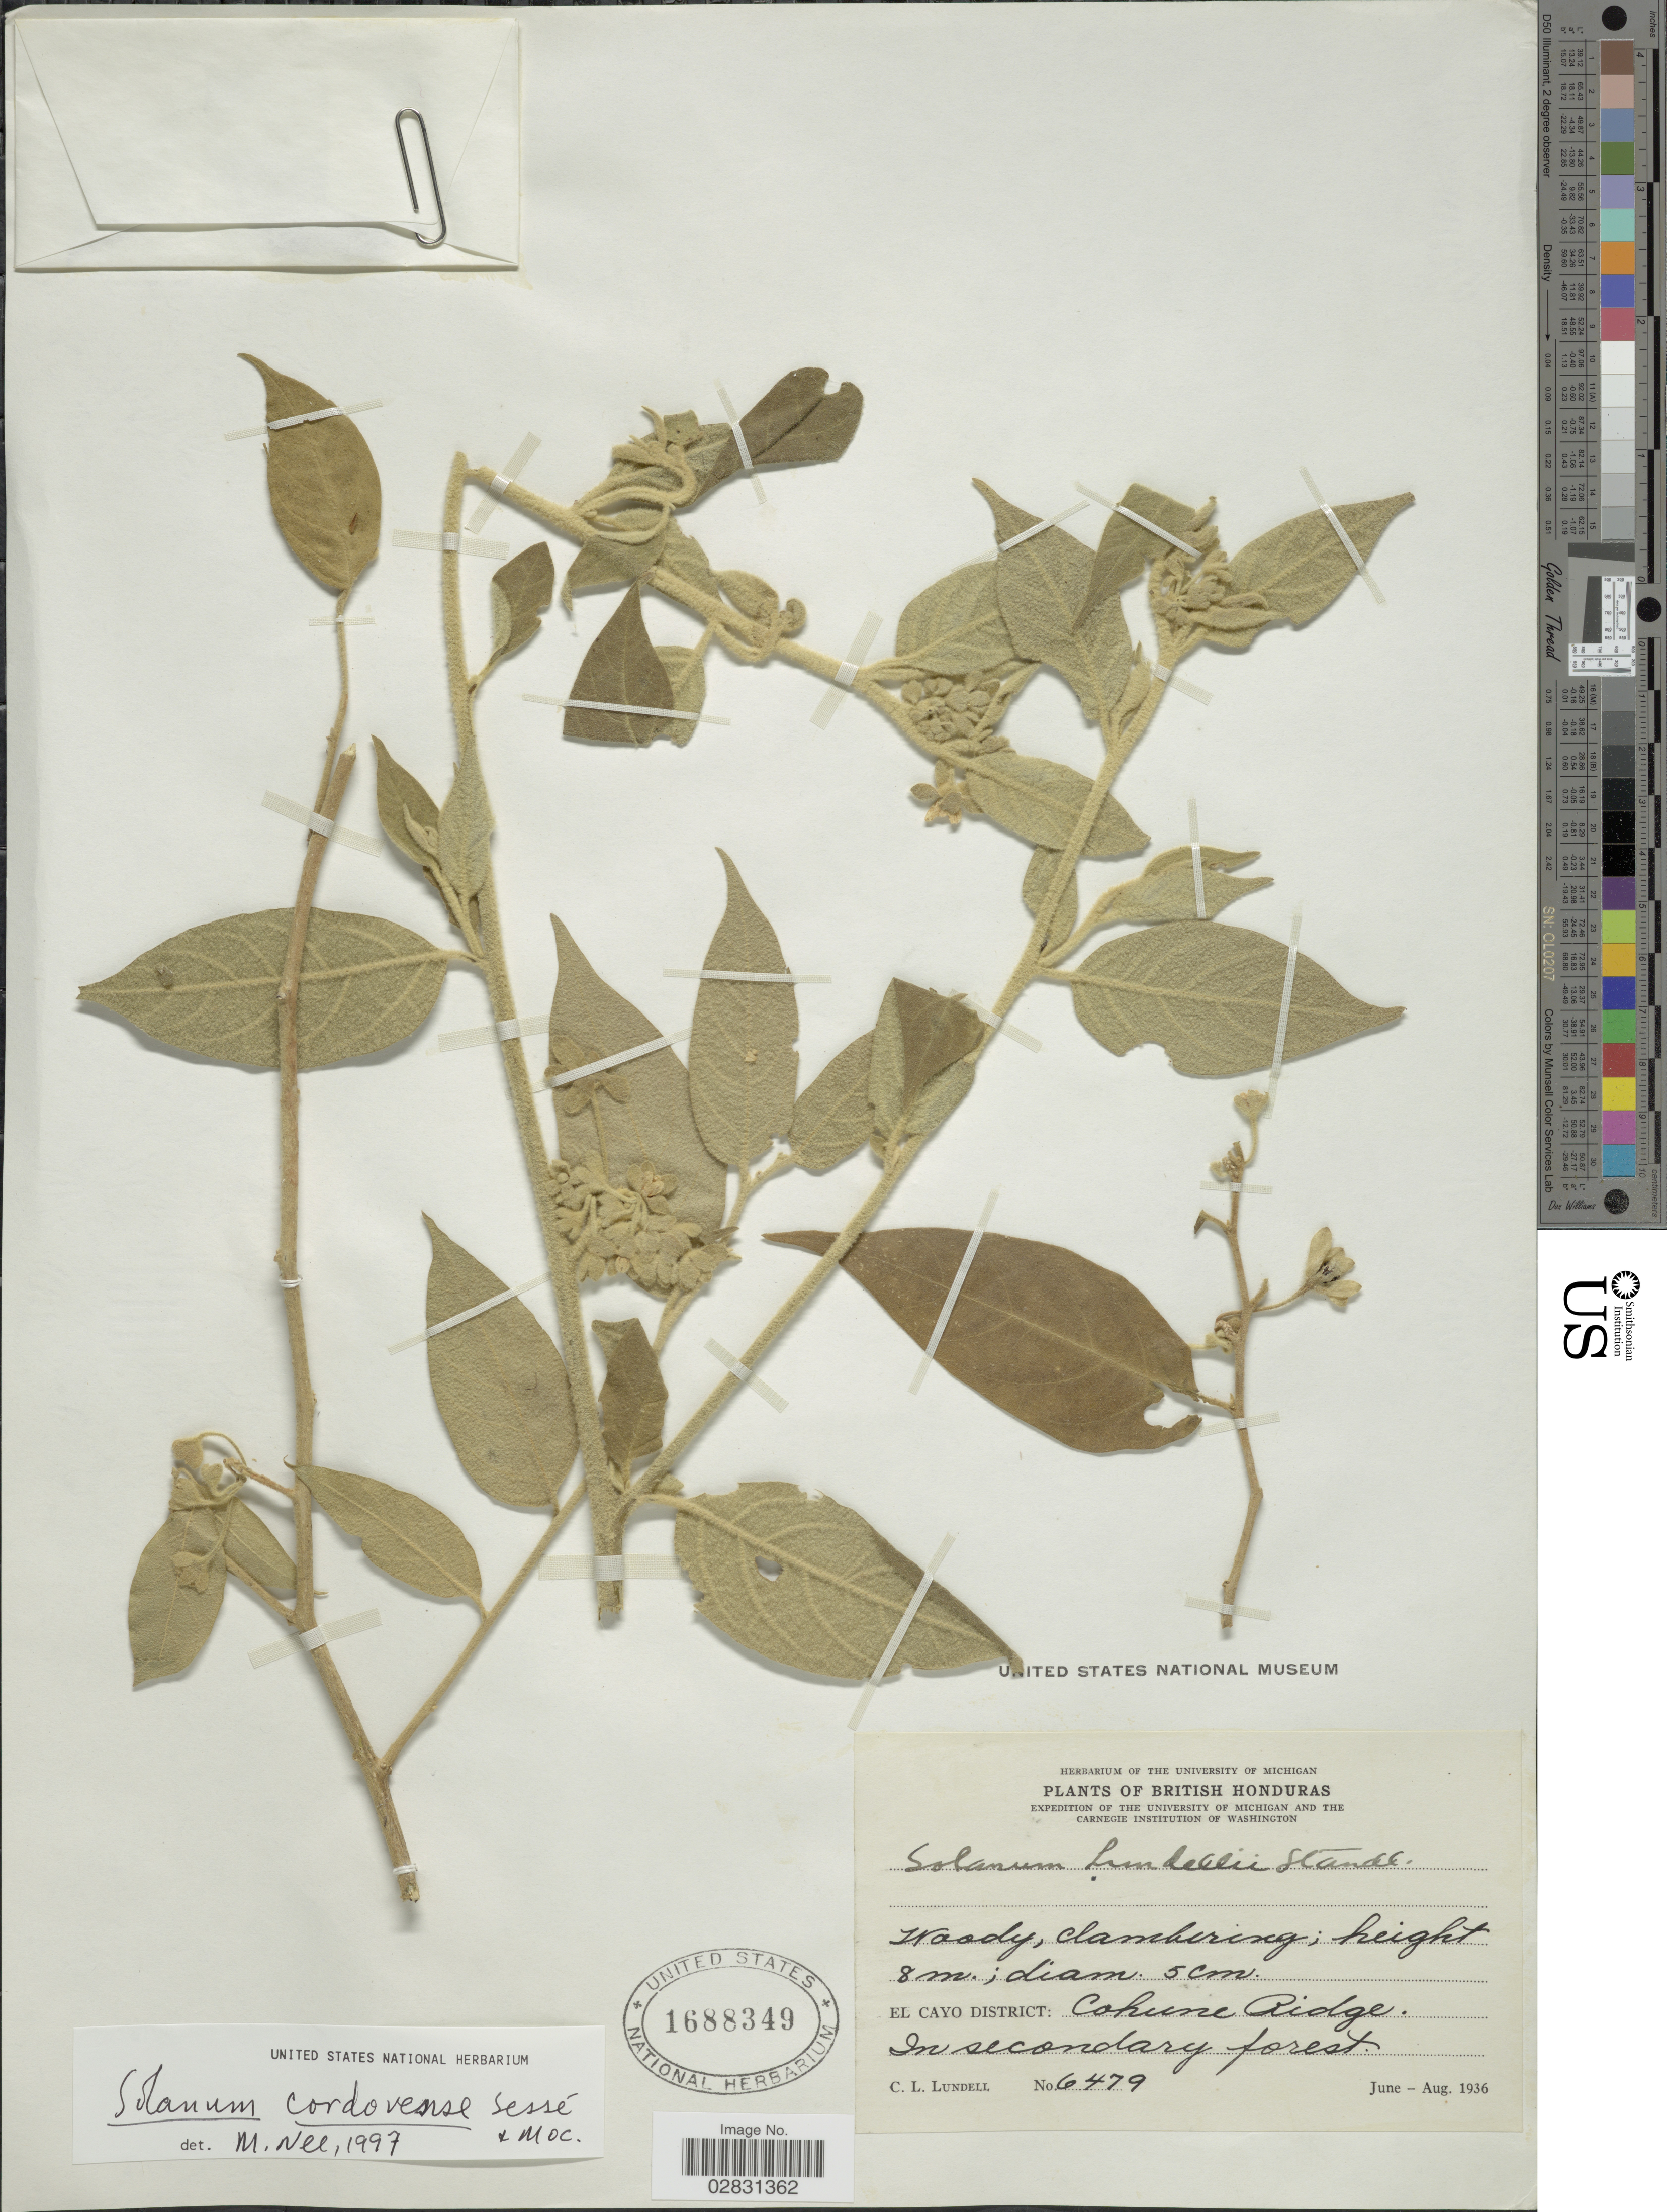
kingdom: Plantae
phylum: Tracheophyta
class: Magnoliopsida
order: Solanales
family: Solanaceae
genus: Solanum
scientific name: Solanum cordovense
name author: Sessé & Moc.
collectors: C. L. Lundell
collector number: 6479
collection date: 1936-06/1936-08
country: Belize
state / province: Cayo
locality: British Honduras, El Cayo District: Cohune Ridge.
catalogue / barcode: US 1688349